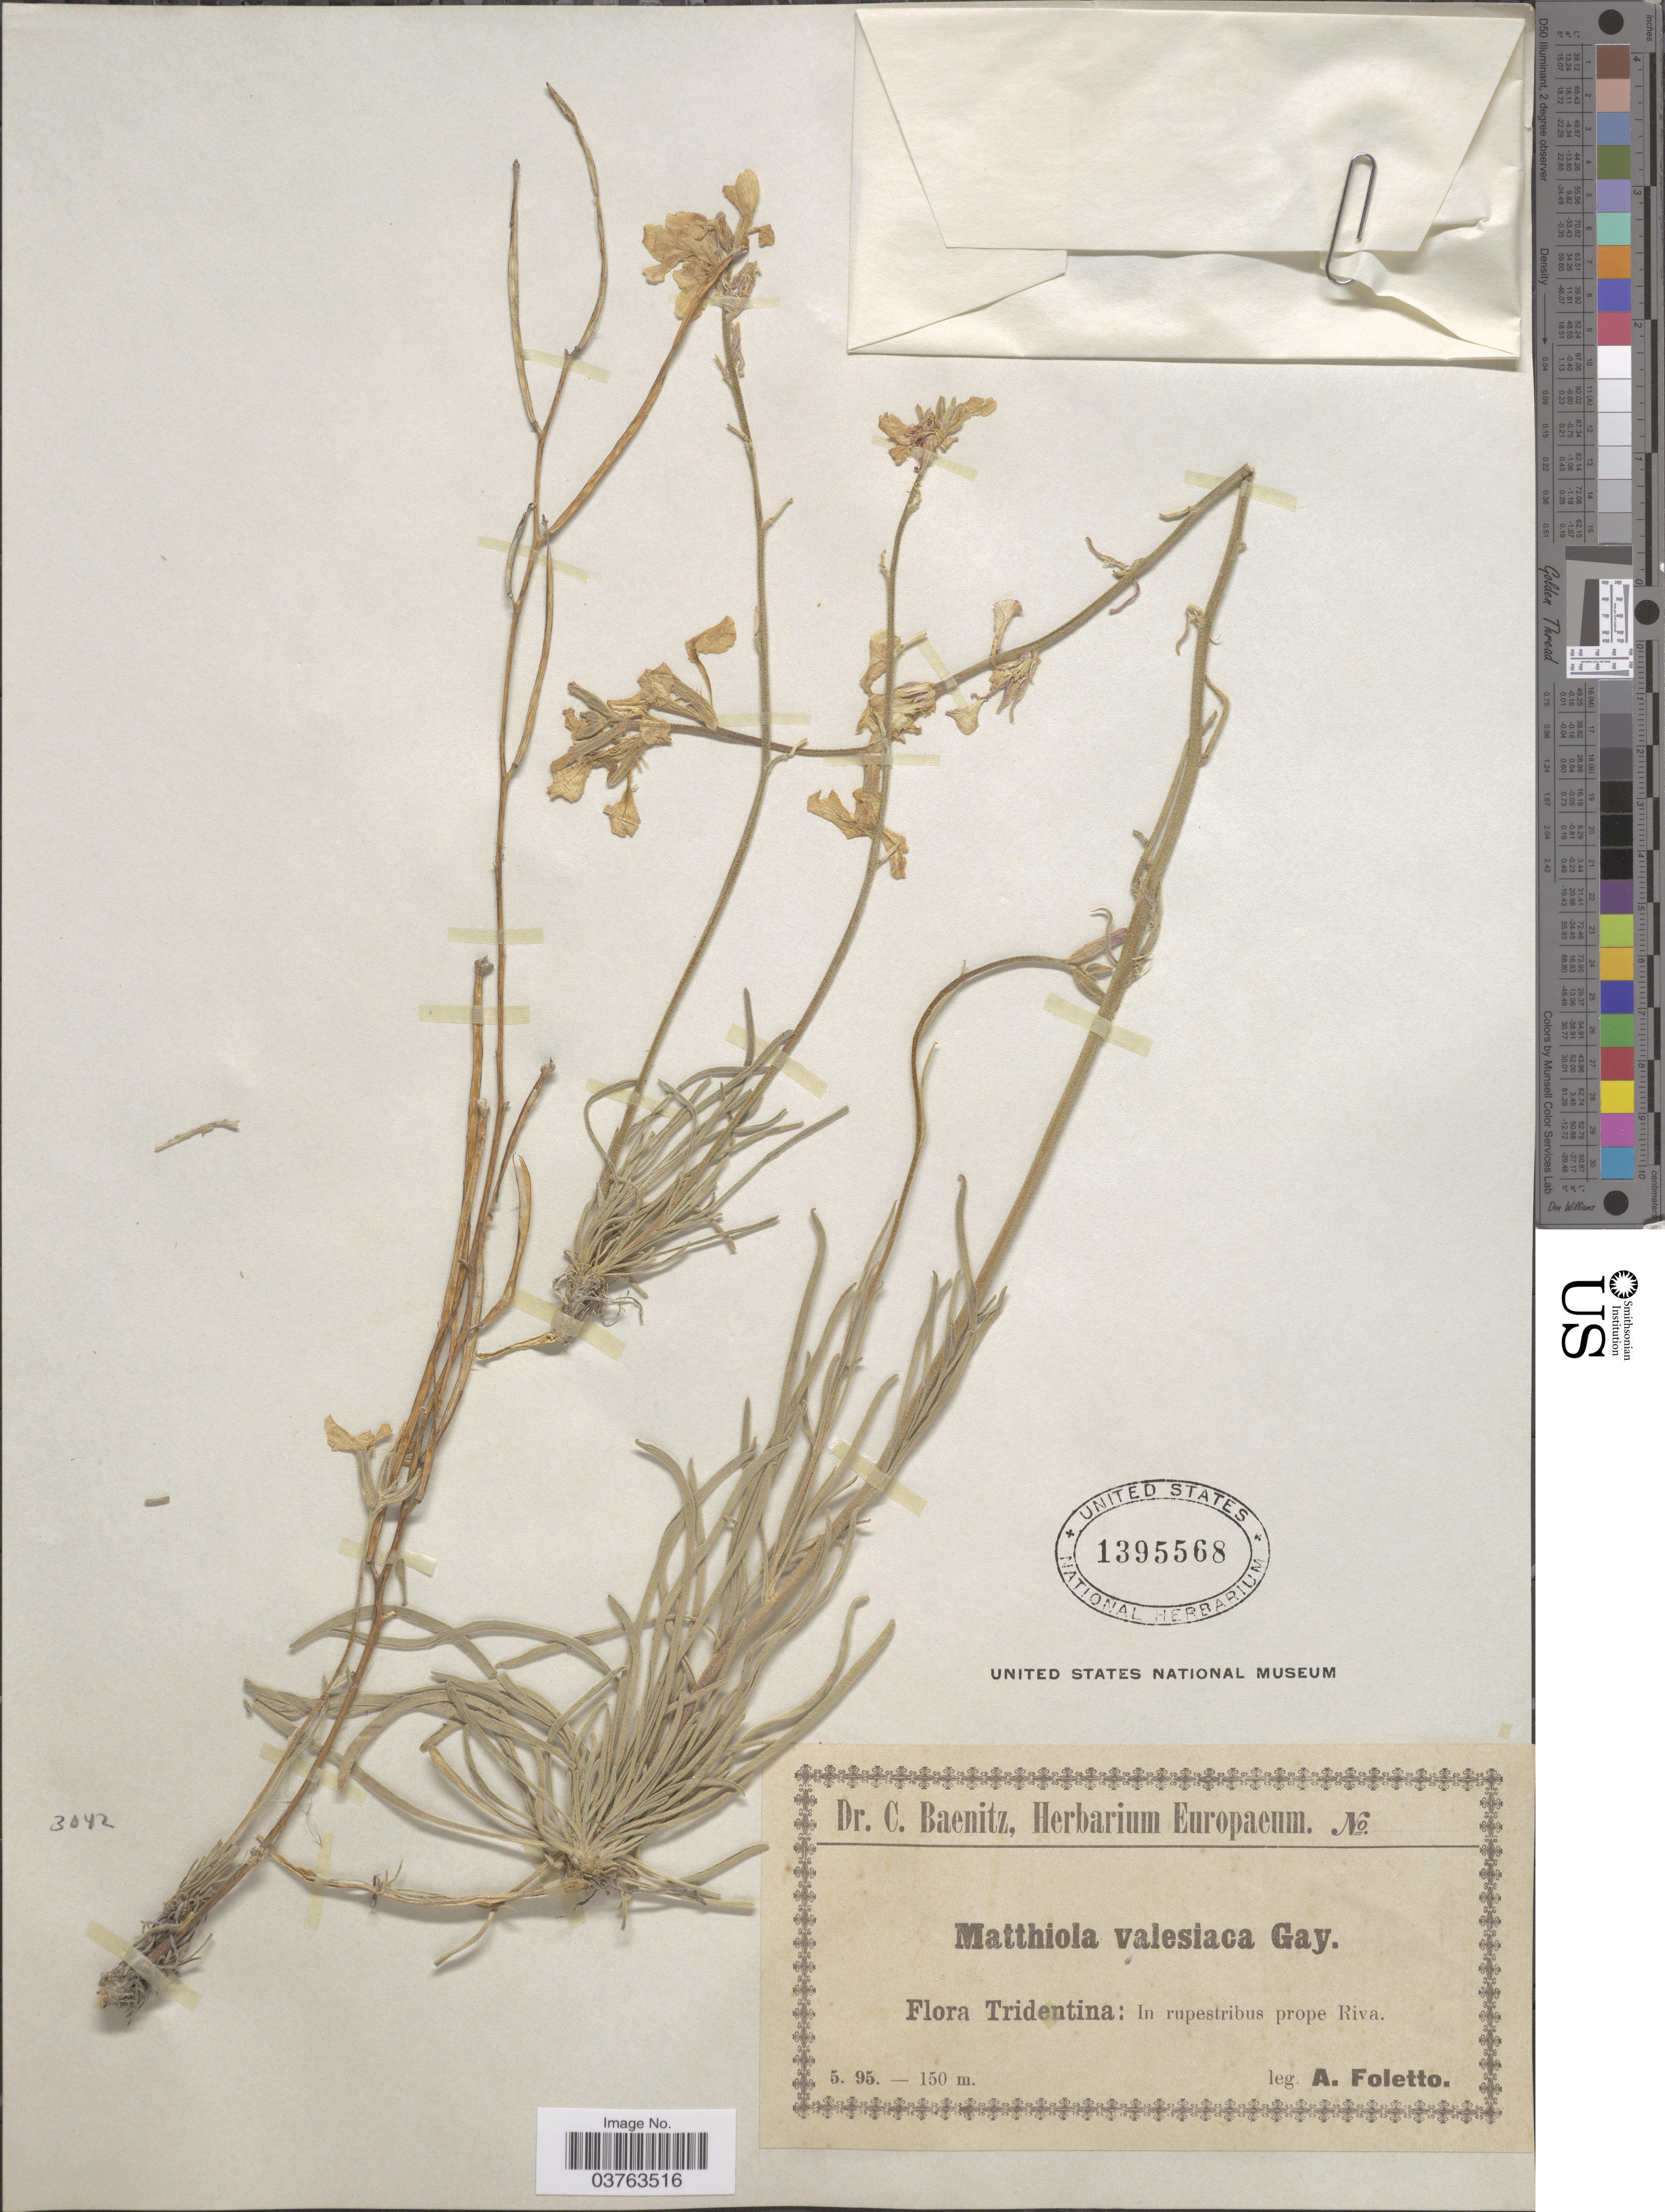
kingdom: Plantae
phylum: Tracheophyta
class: Magnoliopsida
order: Brassicales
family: Brassicaceae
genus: Matthiola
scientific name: Matthiola valesiaca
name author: Boiss.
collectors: A. Foletto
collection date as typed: Transcribed d/m/y: /5/95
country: Italy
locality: Tridentina: In rupestribus prope Riva.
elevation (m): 150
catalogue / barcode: US 1395568